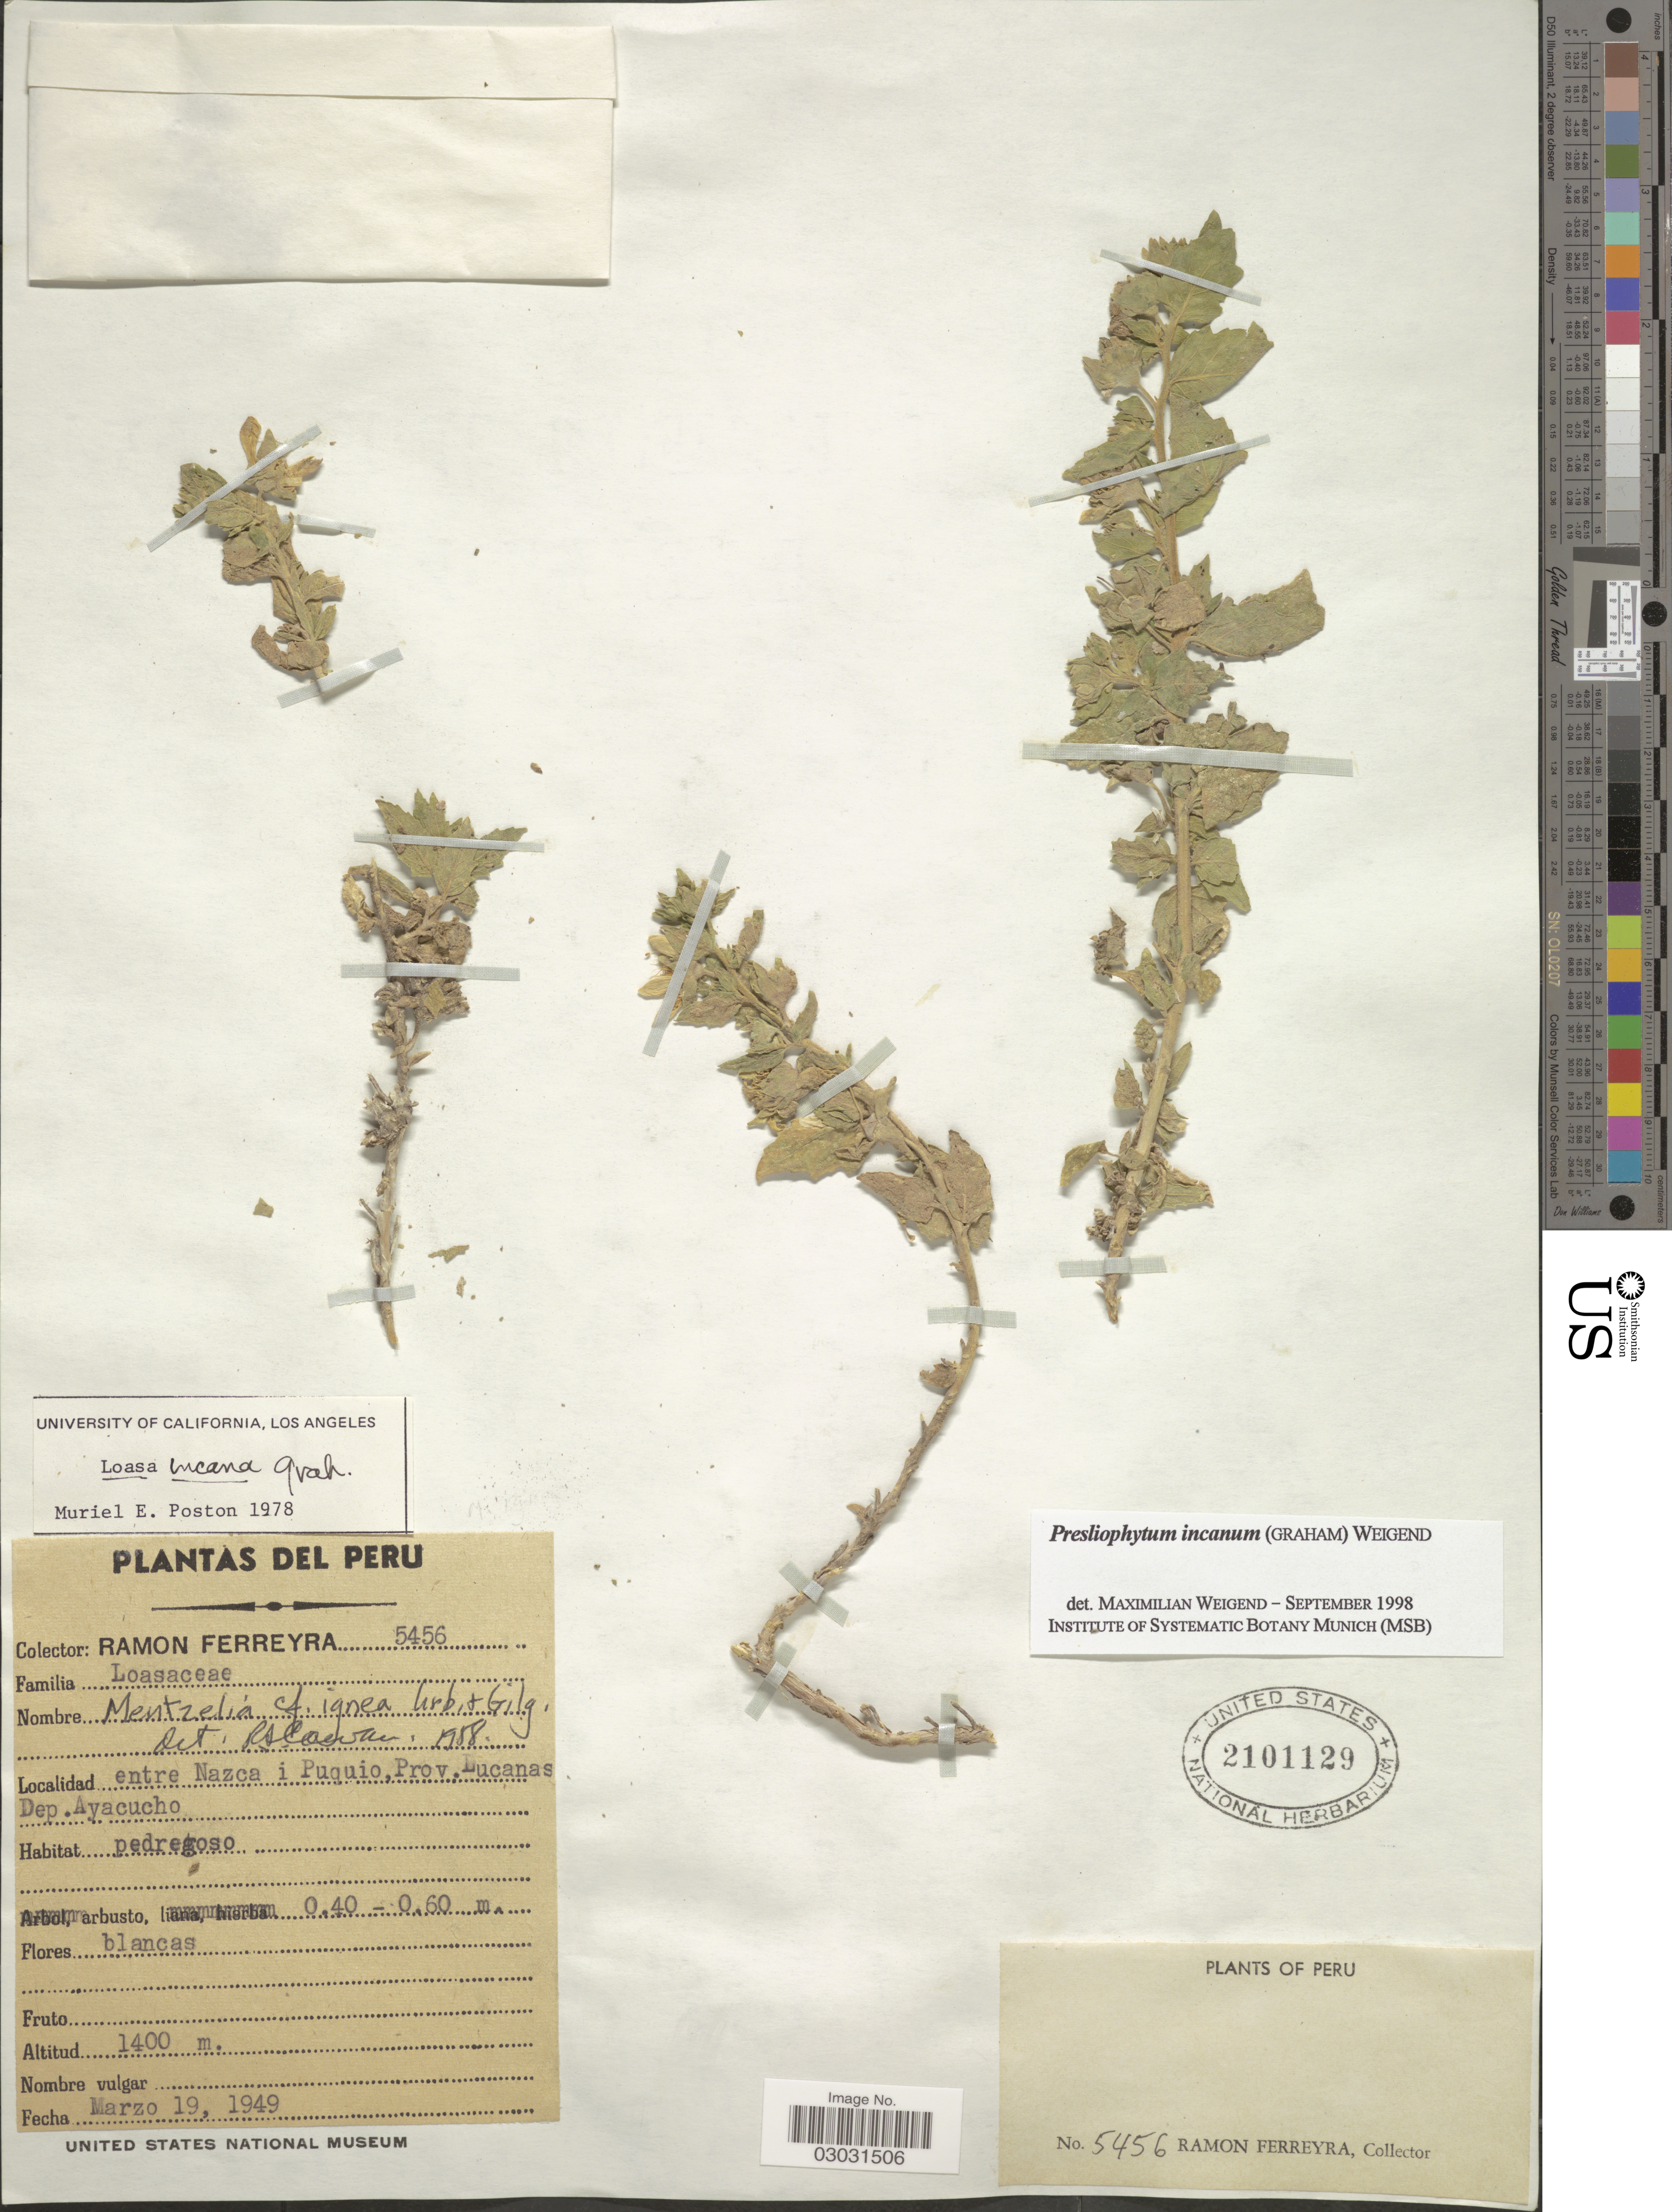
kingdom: Plantae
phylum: Tracheophyta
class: Magnoliopsida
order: Cornales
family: Loasaceae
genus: Presliophytum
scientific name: Presliophytum incanum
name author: (Graham) Weigand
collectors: R. A. Ferreyra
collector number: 5456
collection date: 1949-03-19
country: Peru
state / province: Ayacucho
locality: Entre Nazca i Puquio, Prov. Lucanas. Dep. Ayacucho.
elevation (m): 1400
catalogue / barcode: US 2101129